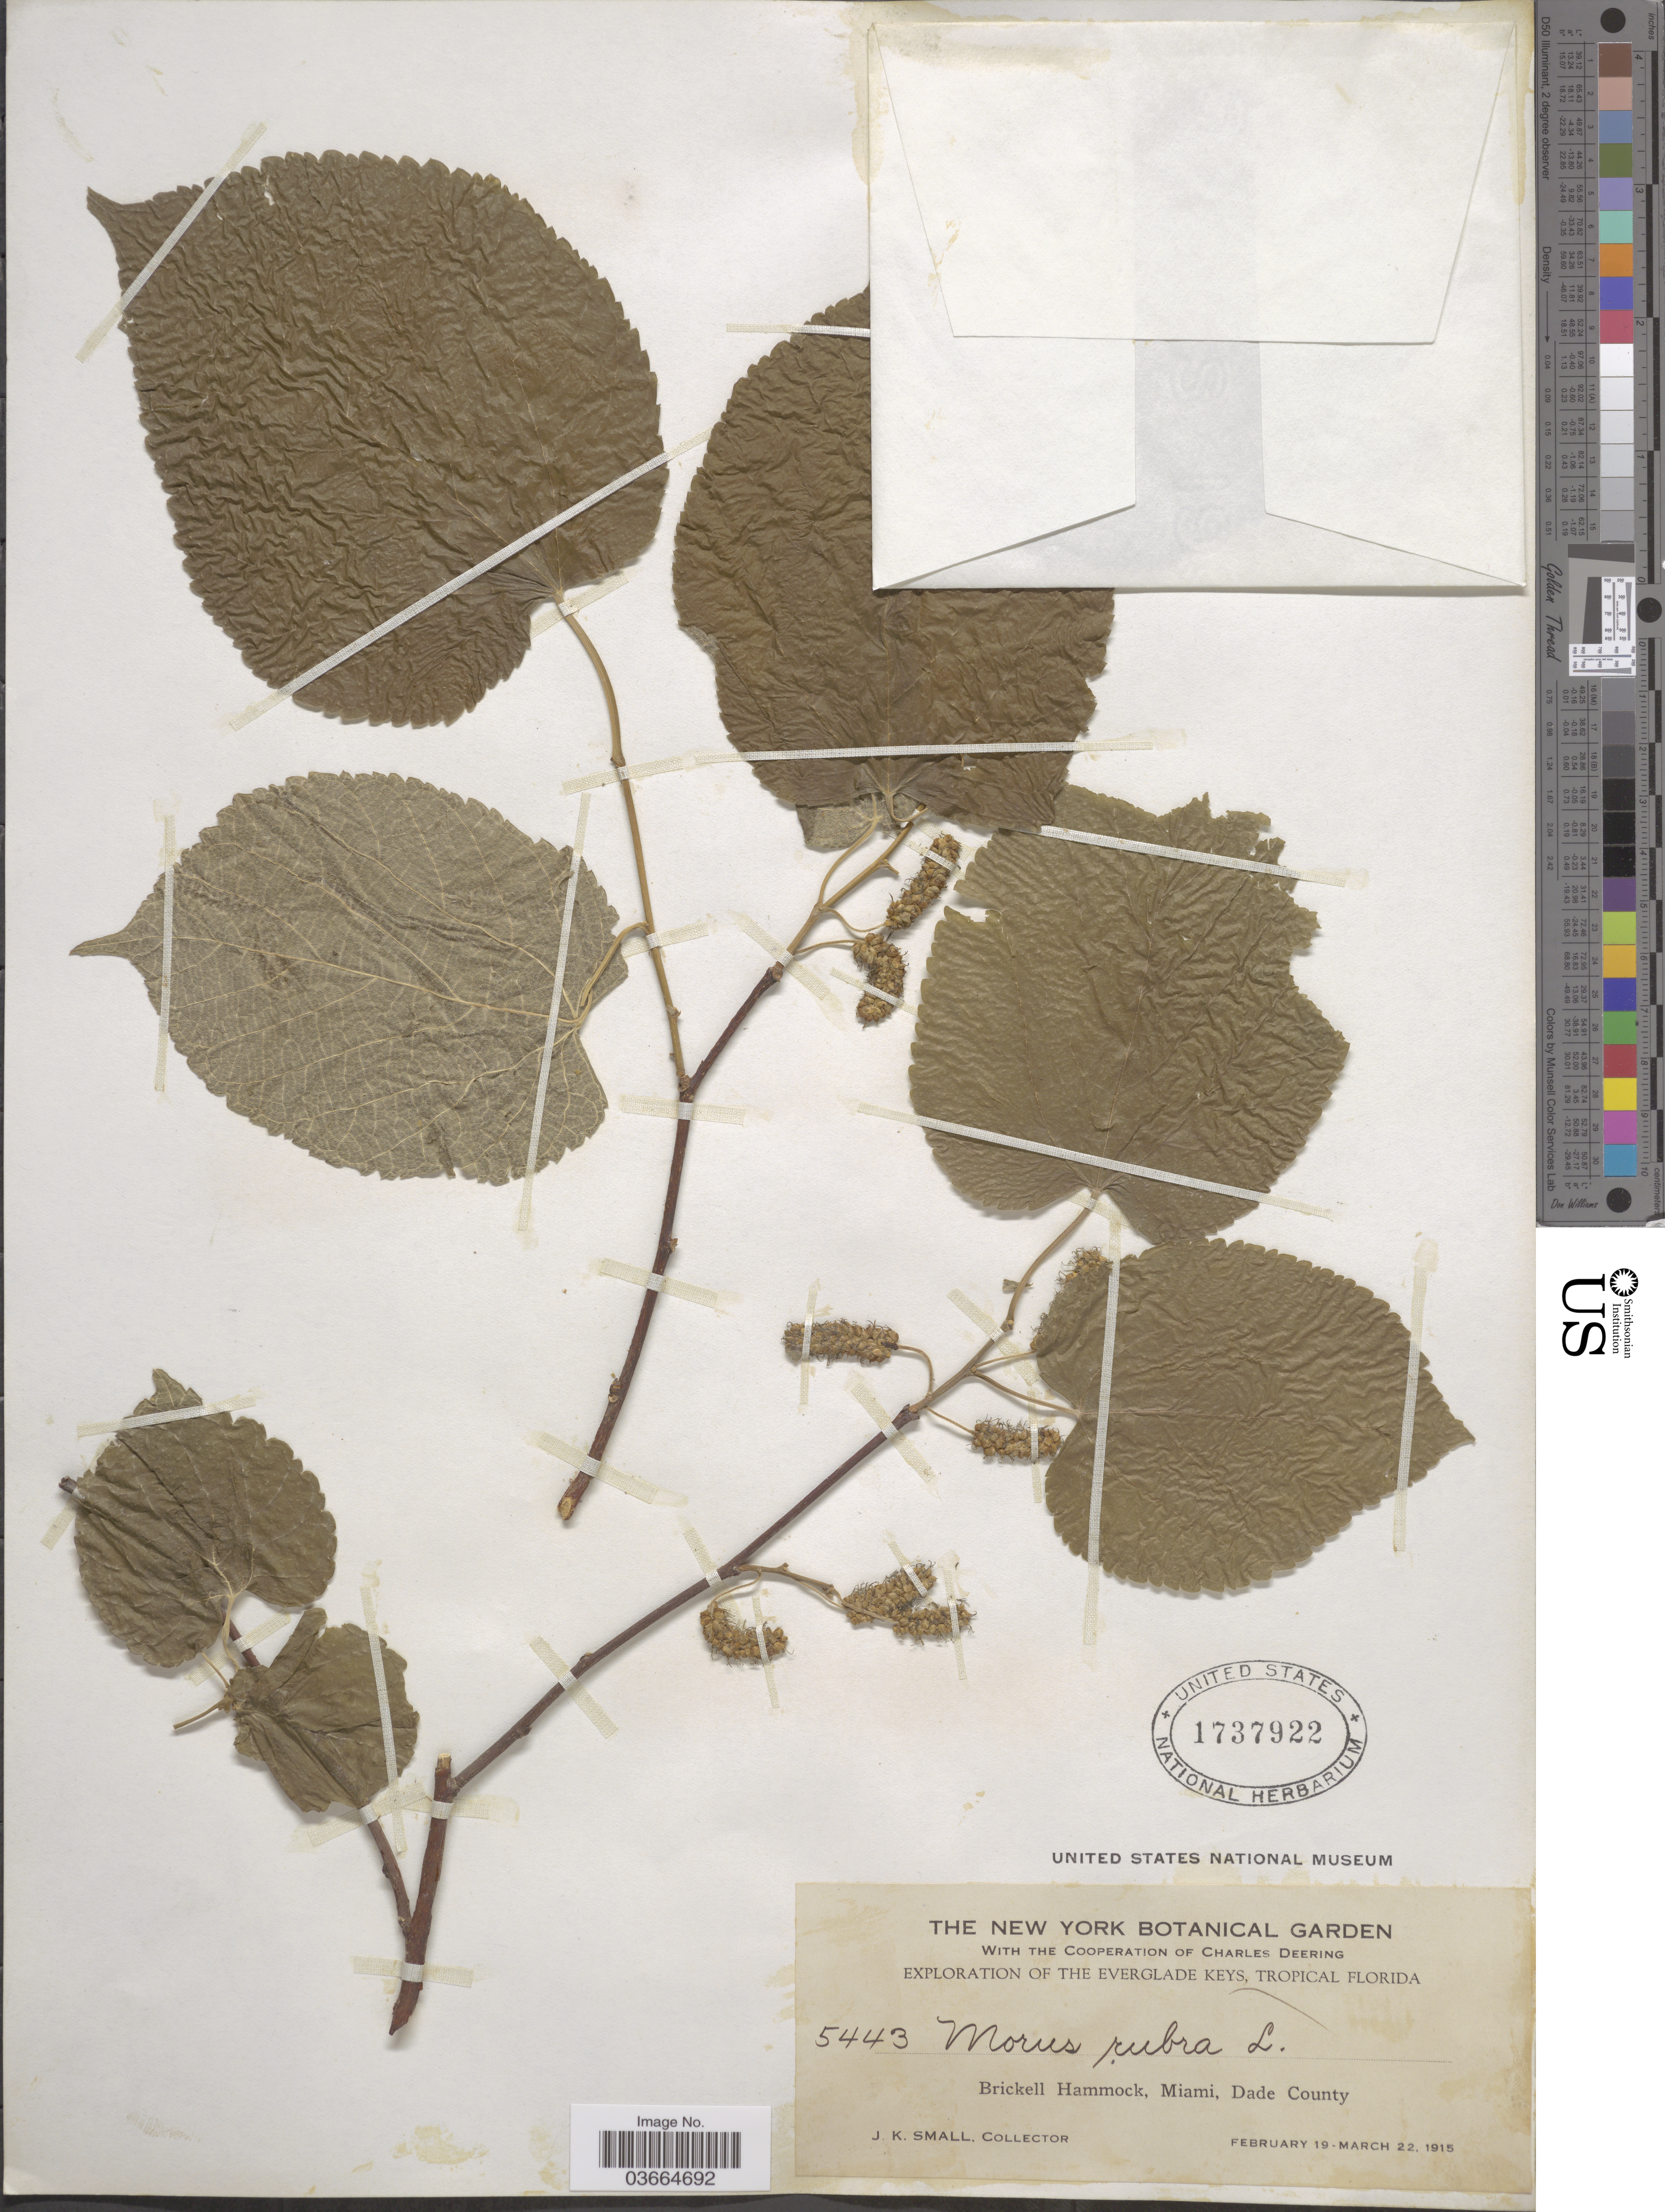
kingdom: Plantae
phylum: Tracheophyta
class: Magnoliopsida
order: Rosales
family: Moraceae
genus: Morus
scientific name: Morus rubra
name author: L.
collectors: J. K. Small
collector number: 5443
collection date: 1915-02-19/1915-03-22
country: United States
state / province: Florida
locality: Everglade Keys, Tropical Florida. Brickell Hammock, Miami, Dade County.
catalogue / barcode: US 1737922